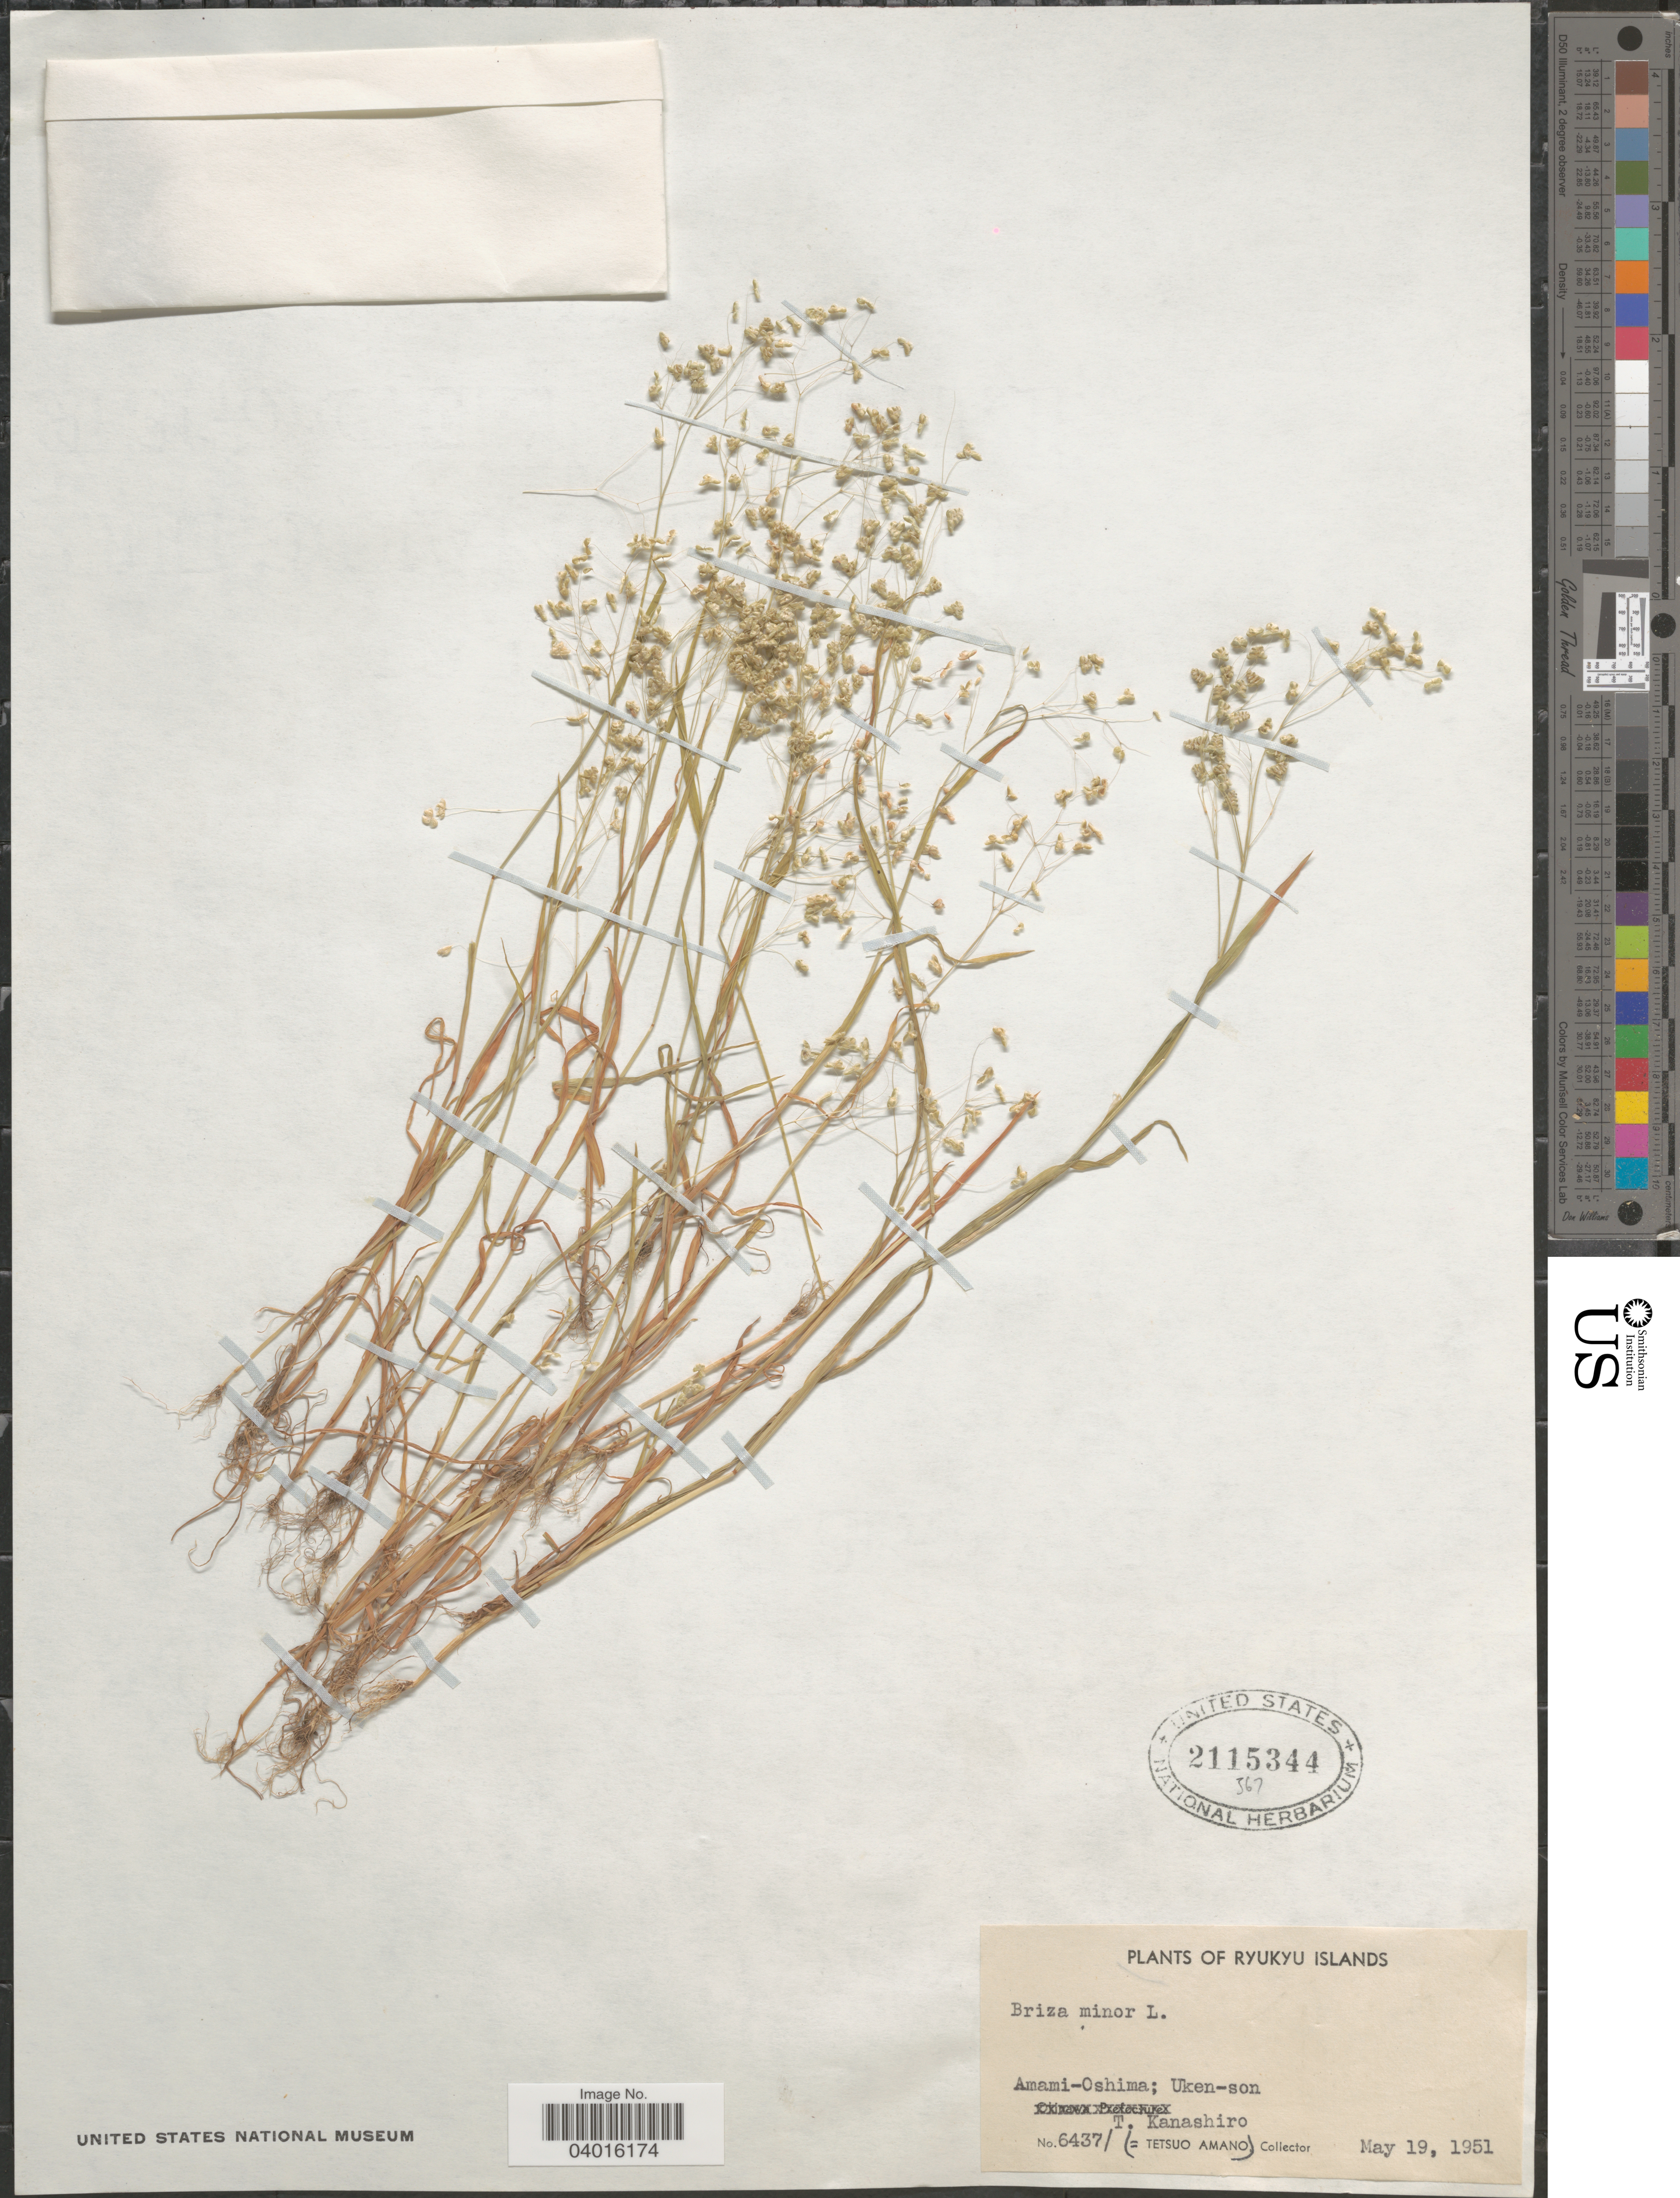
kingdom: Plantae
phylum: Tracheophyta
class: Liliopsida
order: Poales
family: Poaceae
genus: Briza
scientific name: Briza minor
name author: L.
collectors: T. Kanashiro & T. Amano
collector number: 6437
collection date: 1951-05-19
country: Japan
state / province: Okinawa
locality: Ryukyu Islands. Amami-Oshima; Uken-son.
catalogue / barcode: US 2115344